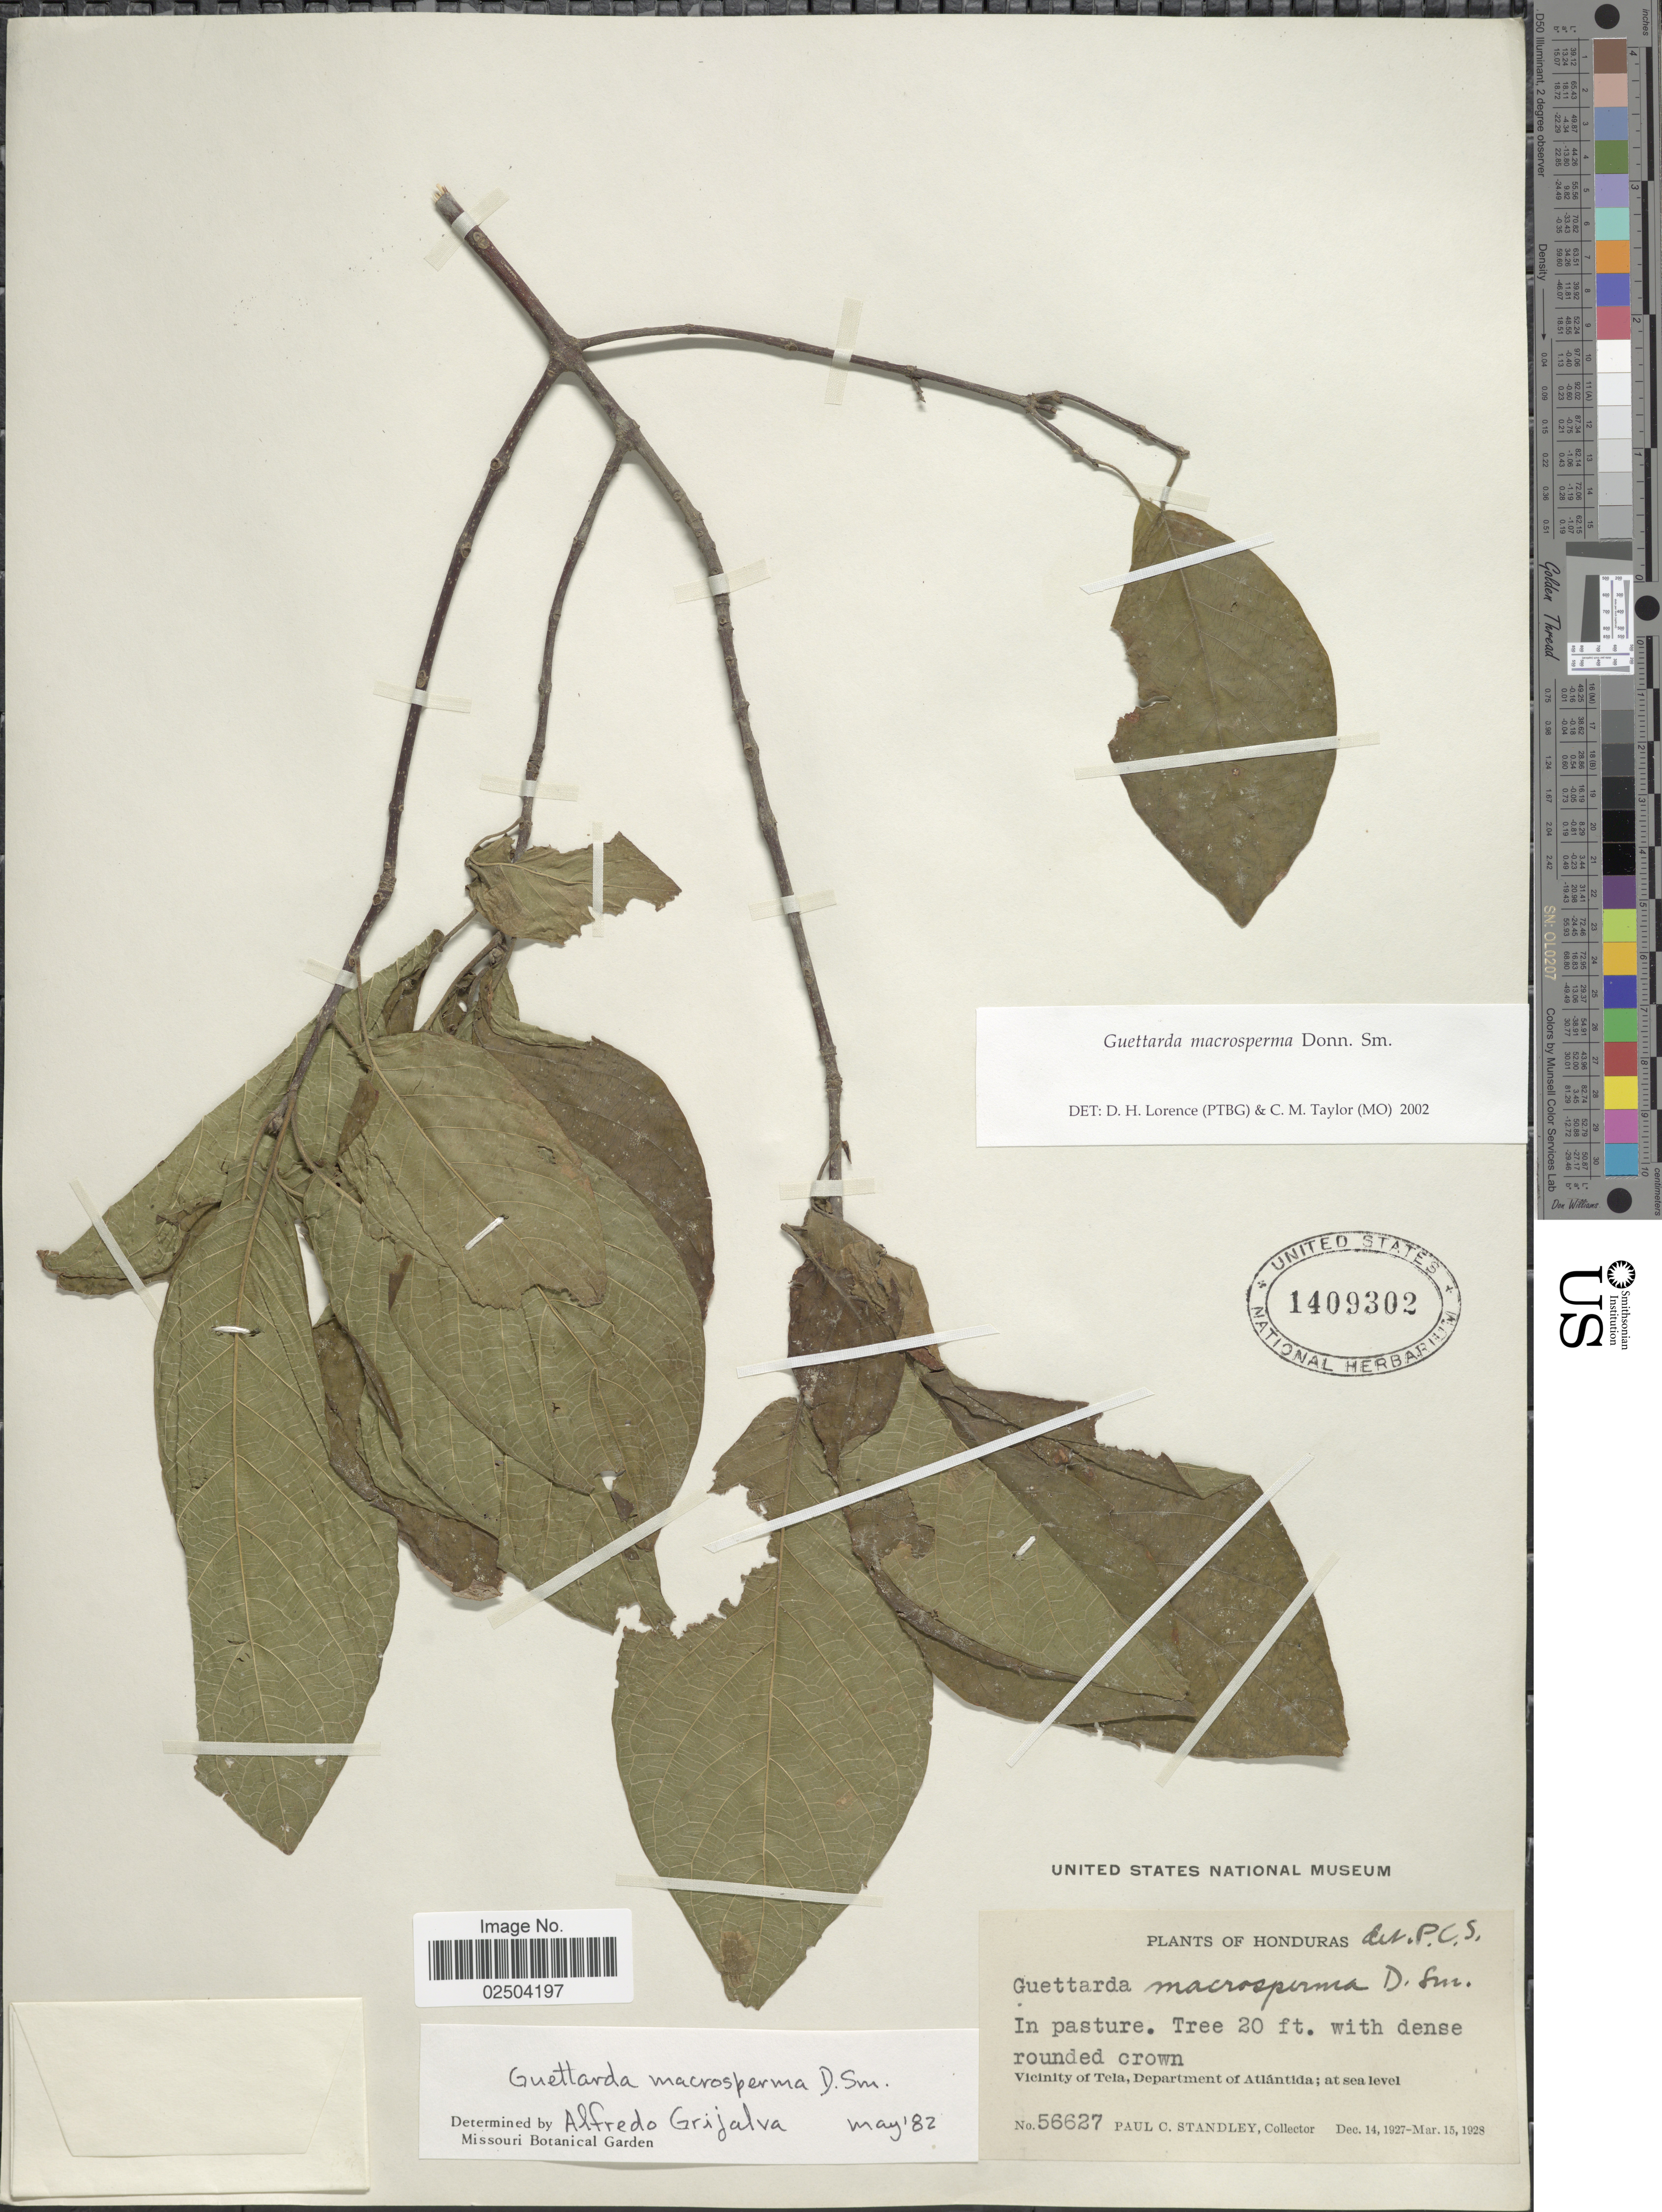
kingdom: Plantae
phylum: Tracheophyta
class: Magnoliopsida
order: Gentianales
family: Rubiaceae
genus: Guettarda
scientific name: Guettarda macrosperma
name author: Donn. Sm.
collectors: P. C. Standley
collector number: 56627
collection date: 1927-12-14/1928-03-15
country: Honduras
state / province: Atlántida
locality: Vicinity of Tela, Department of Atlantida.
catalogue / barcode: US 1409302